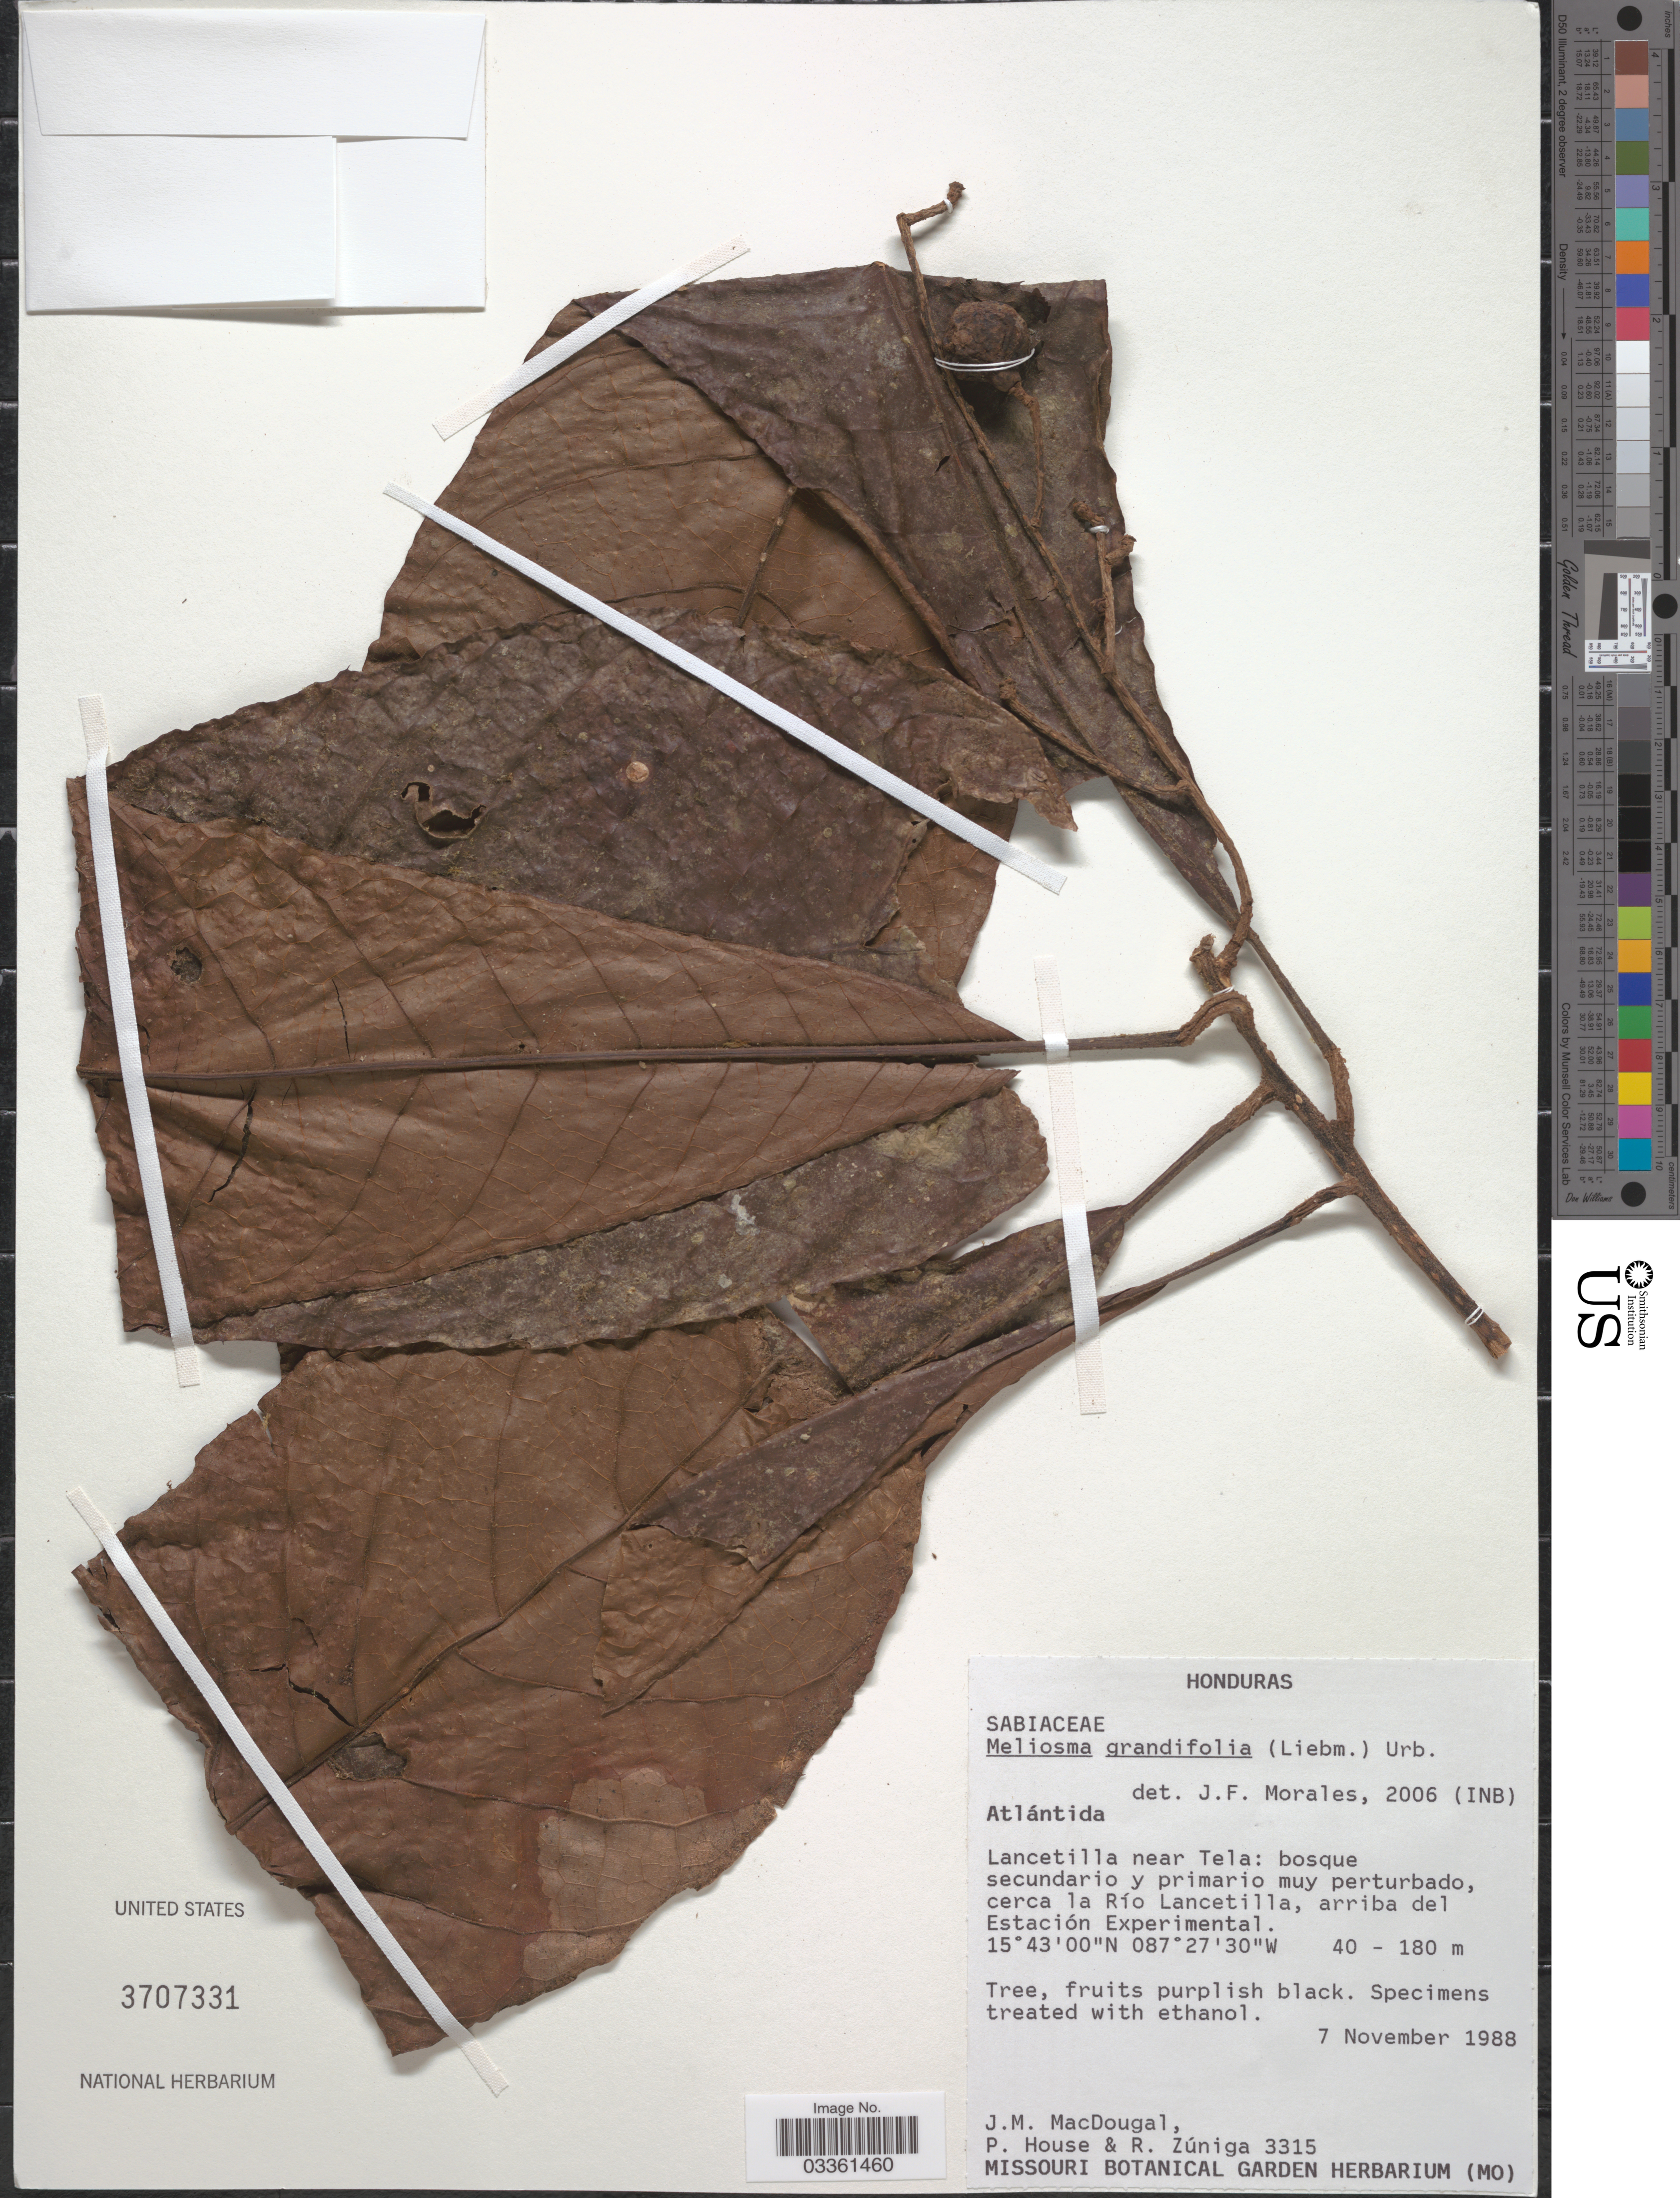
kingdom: Plantae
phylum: Tracheophyta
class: Magnoliopsida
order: Proteales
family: Sabiaceae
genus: Meliosma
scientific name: Meliosma grandiflora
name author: C.V. Morton ex A.H. Gentry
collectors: J. M. MacDougal, P. House & R. Zuniga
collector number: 3315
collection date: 1988-11-07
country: Honduras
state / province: Atlántida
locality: Lancetilla near Tela: bosque secundario y primario muy perturbado, cerca la Río Lancetilla, arriba del Estación Experimental.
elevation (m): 40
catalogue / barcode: US 3707331